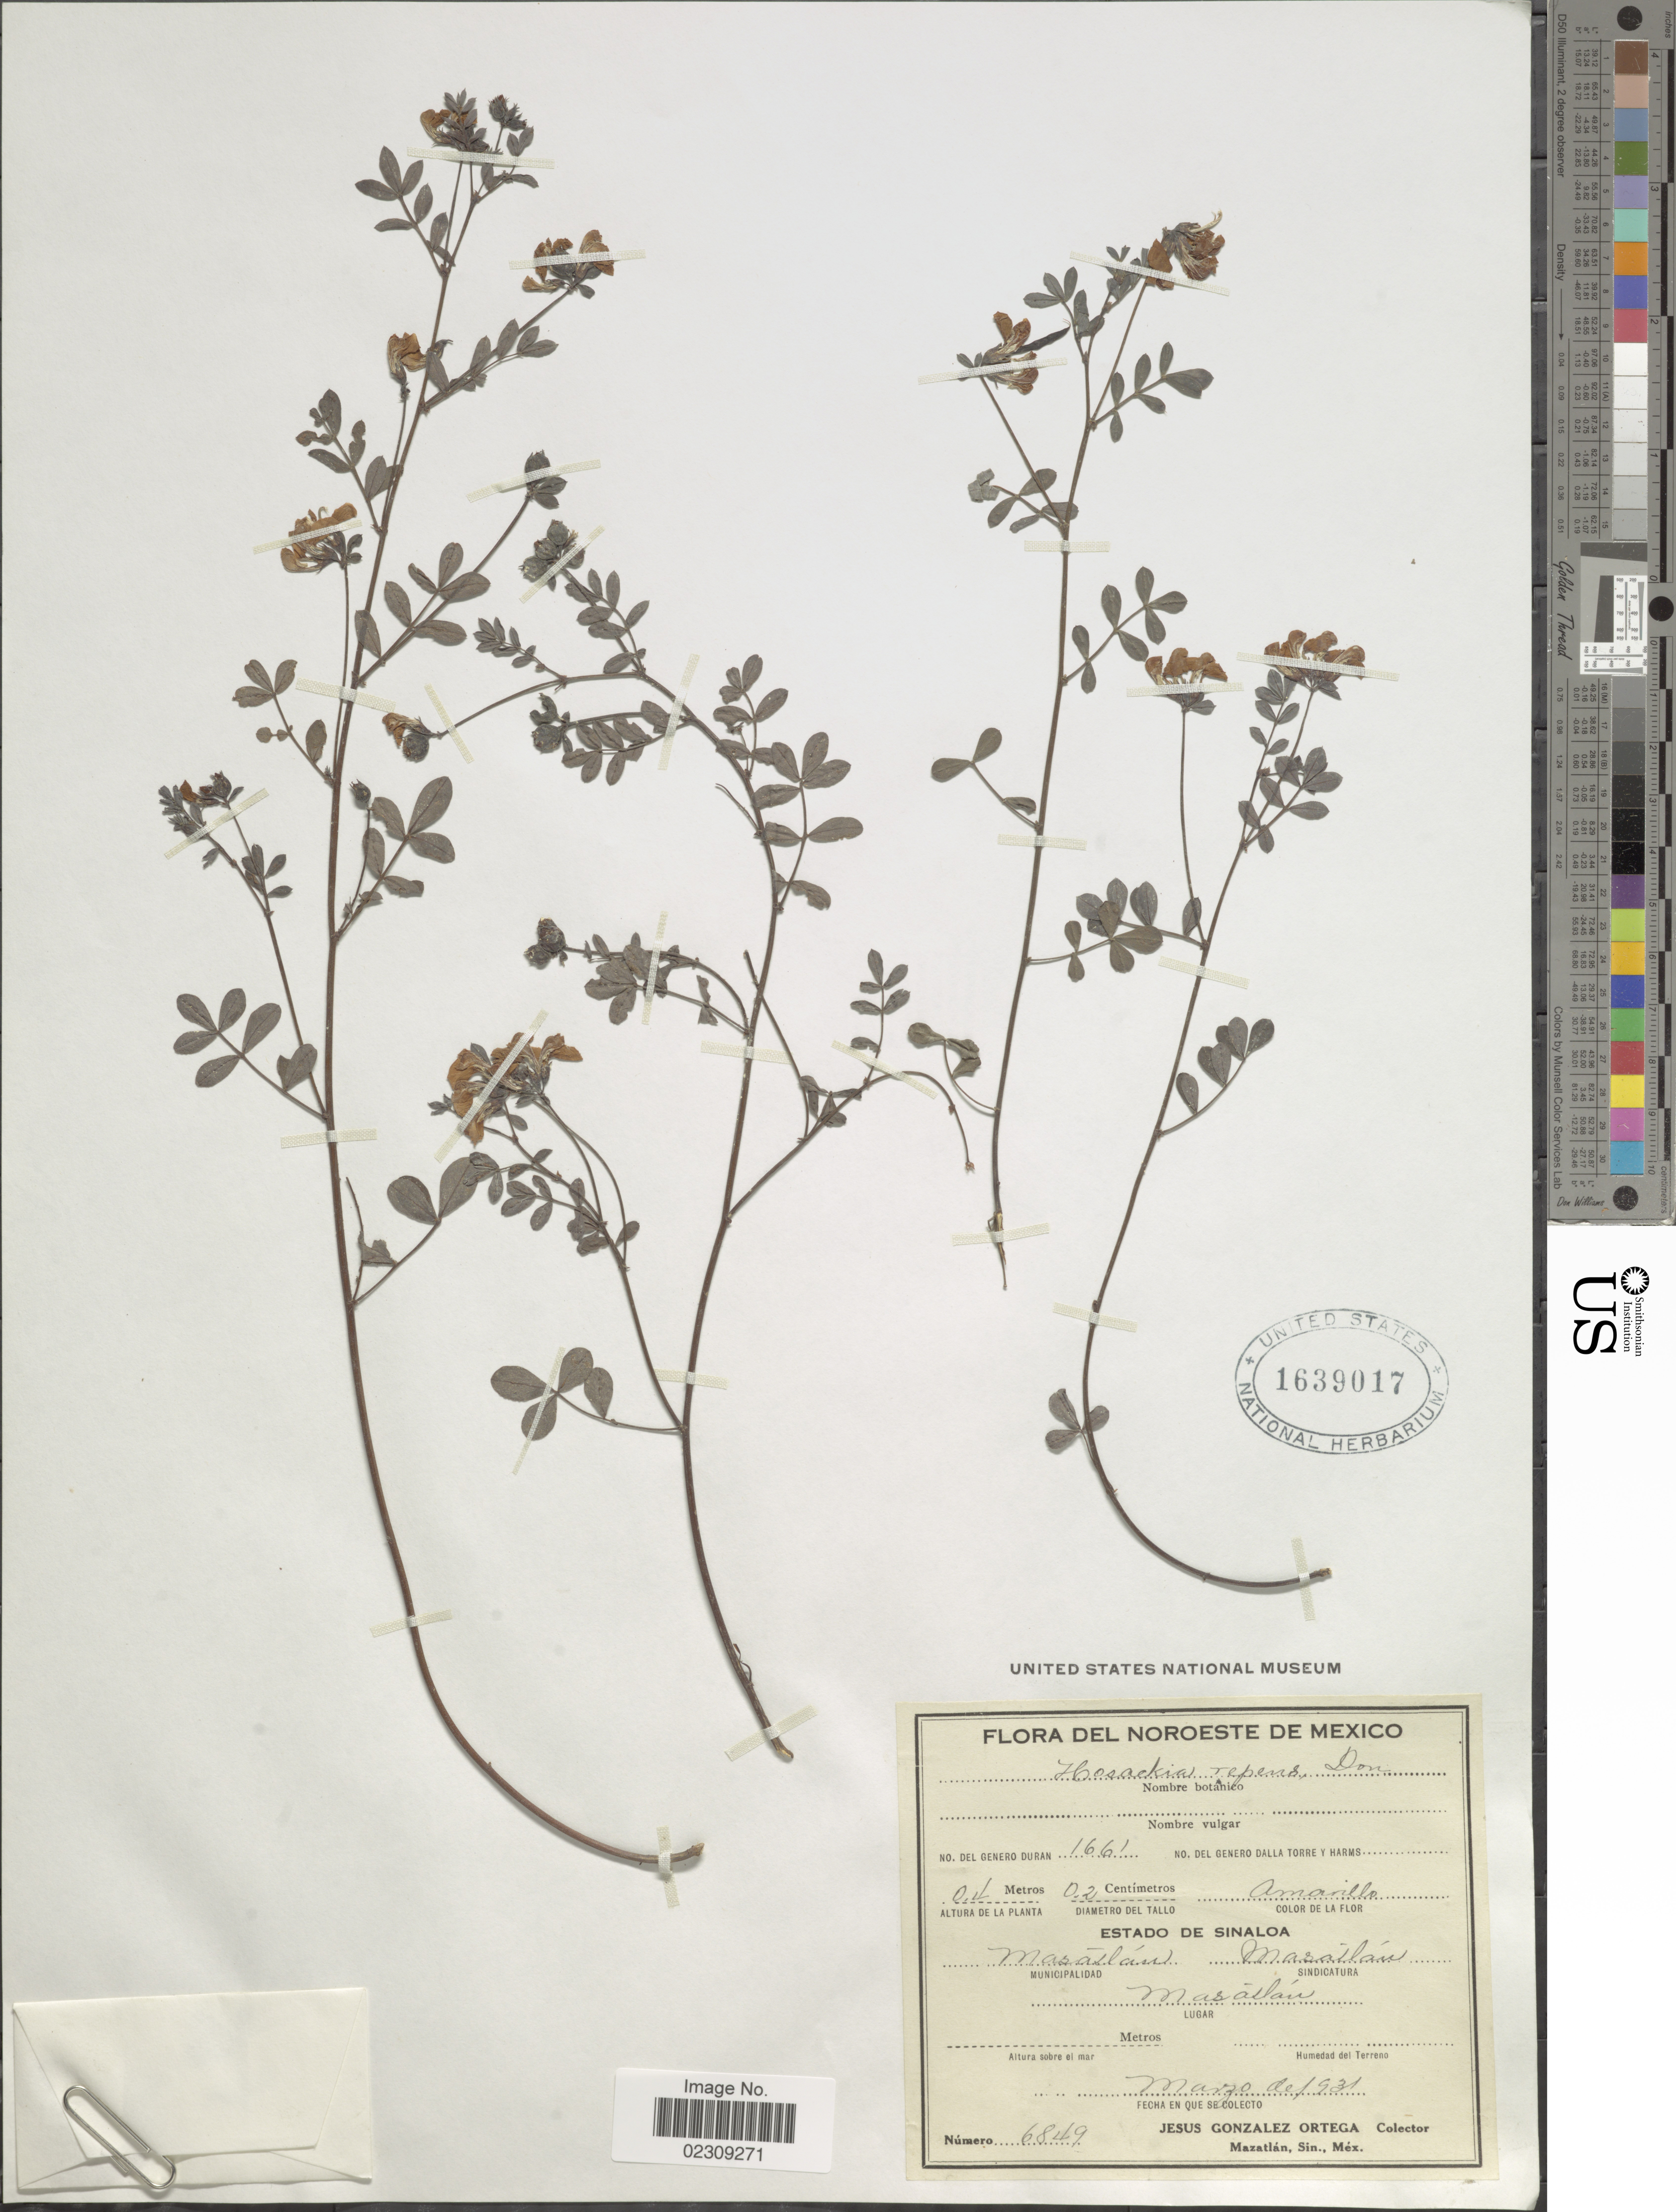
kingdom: Plantae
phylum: Tracheophyta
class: Magnoliopsida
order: Fabales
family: Fabaceae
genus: Hosackia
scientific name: Hosackia repens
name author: G. Don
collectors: J. Ortega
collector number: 6849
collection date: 1931-03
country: Mexico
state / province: Sinaloa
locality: Del Noroeste de Mexico, Masaslan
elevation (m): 0.4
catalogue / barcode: US 1639017